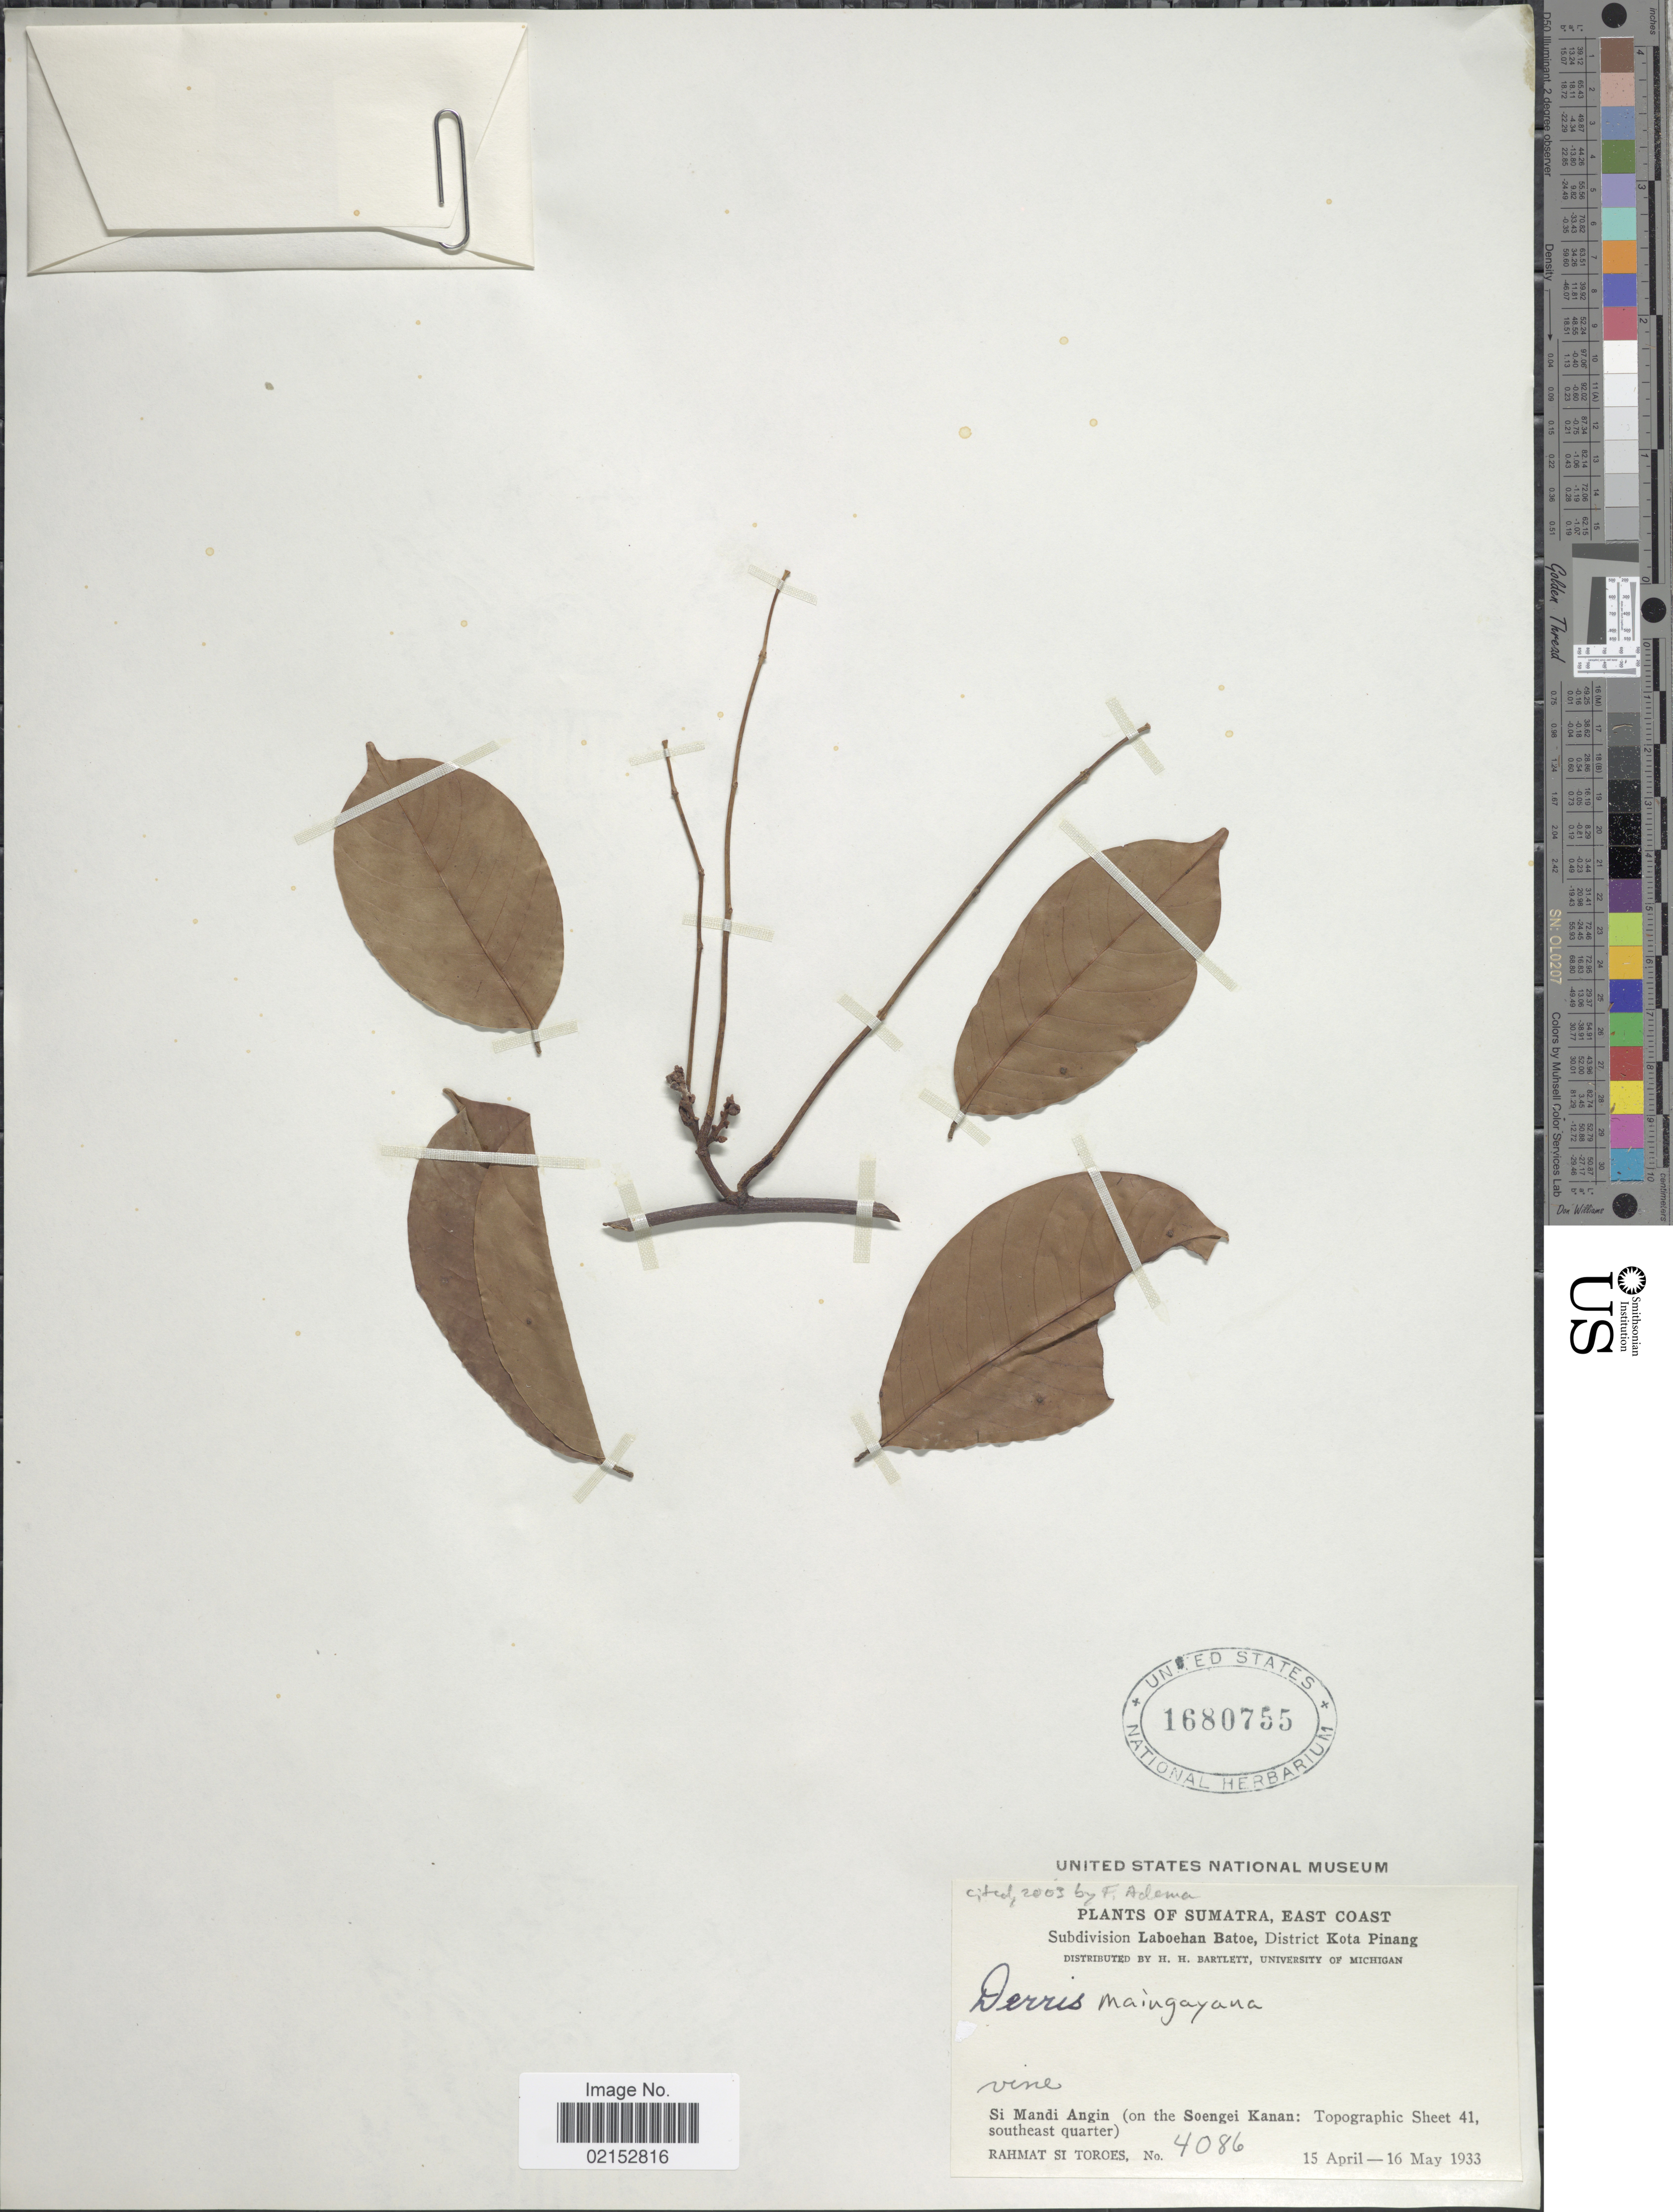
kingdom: Plantae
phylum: Tracheophyta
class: Magnoliopsida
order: Fabales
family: Fabaceae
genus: Derris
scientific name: Derris maingayana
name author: Baker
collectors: Rahmat Si Boeea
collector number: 4086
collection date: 1933-04-15/1933-05-16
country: Indonesia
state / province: Sumatra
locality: East Coast, Subdivision Laboehan Batoe, District Kota Pinang, Si Mandi Angin (on the Soengei Kanan)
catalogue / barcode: US 1680755